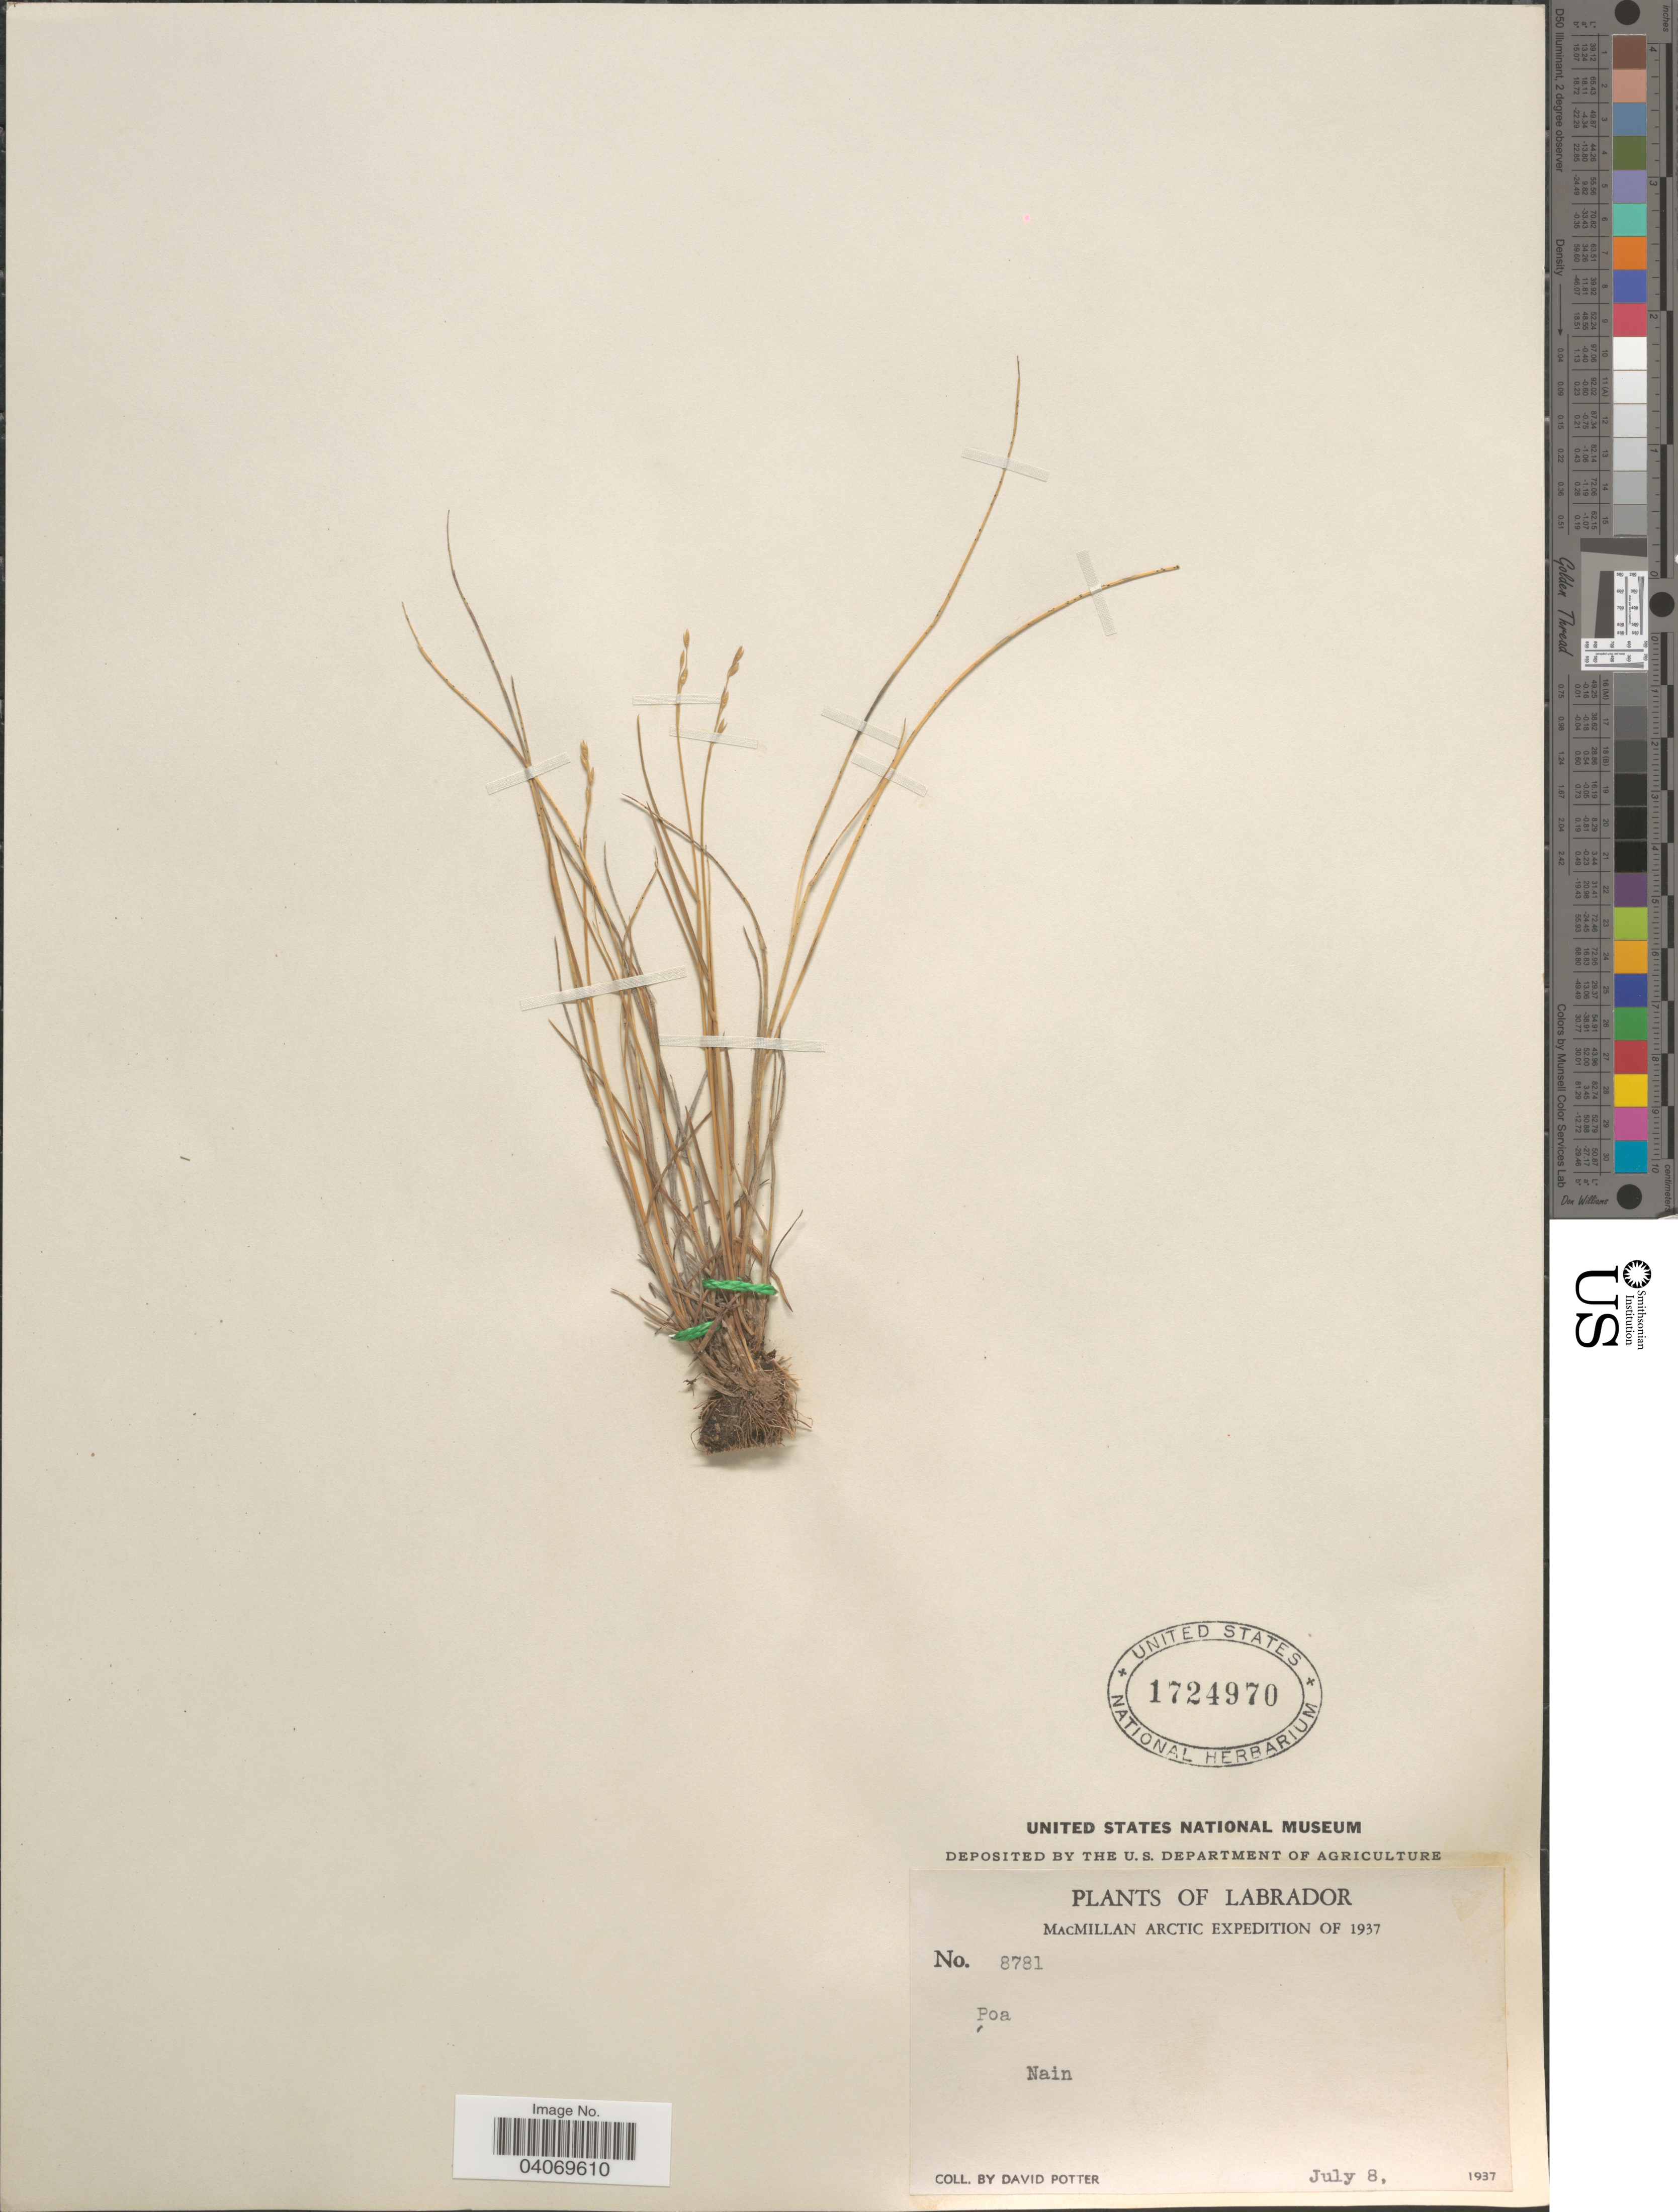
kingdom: Plantae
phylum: Tracheophyta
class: Liliopsida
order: Poales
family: Poaceae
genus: Poa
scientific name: Poa sp.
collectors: D. Potter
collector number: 8781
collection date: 1937-07-08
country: Canada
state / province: Newfoundland and Labrador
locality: MacMillan Arctic Expedition of 1937. Nain.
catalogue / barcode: US 1724970